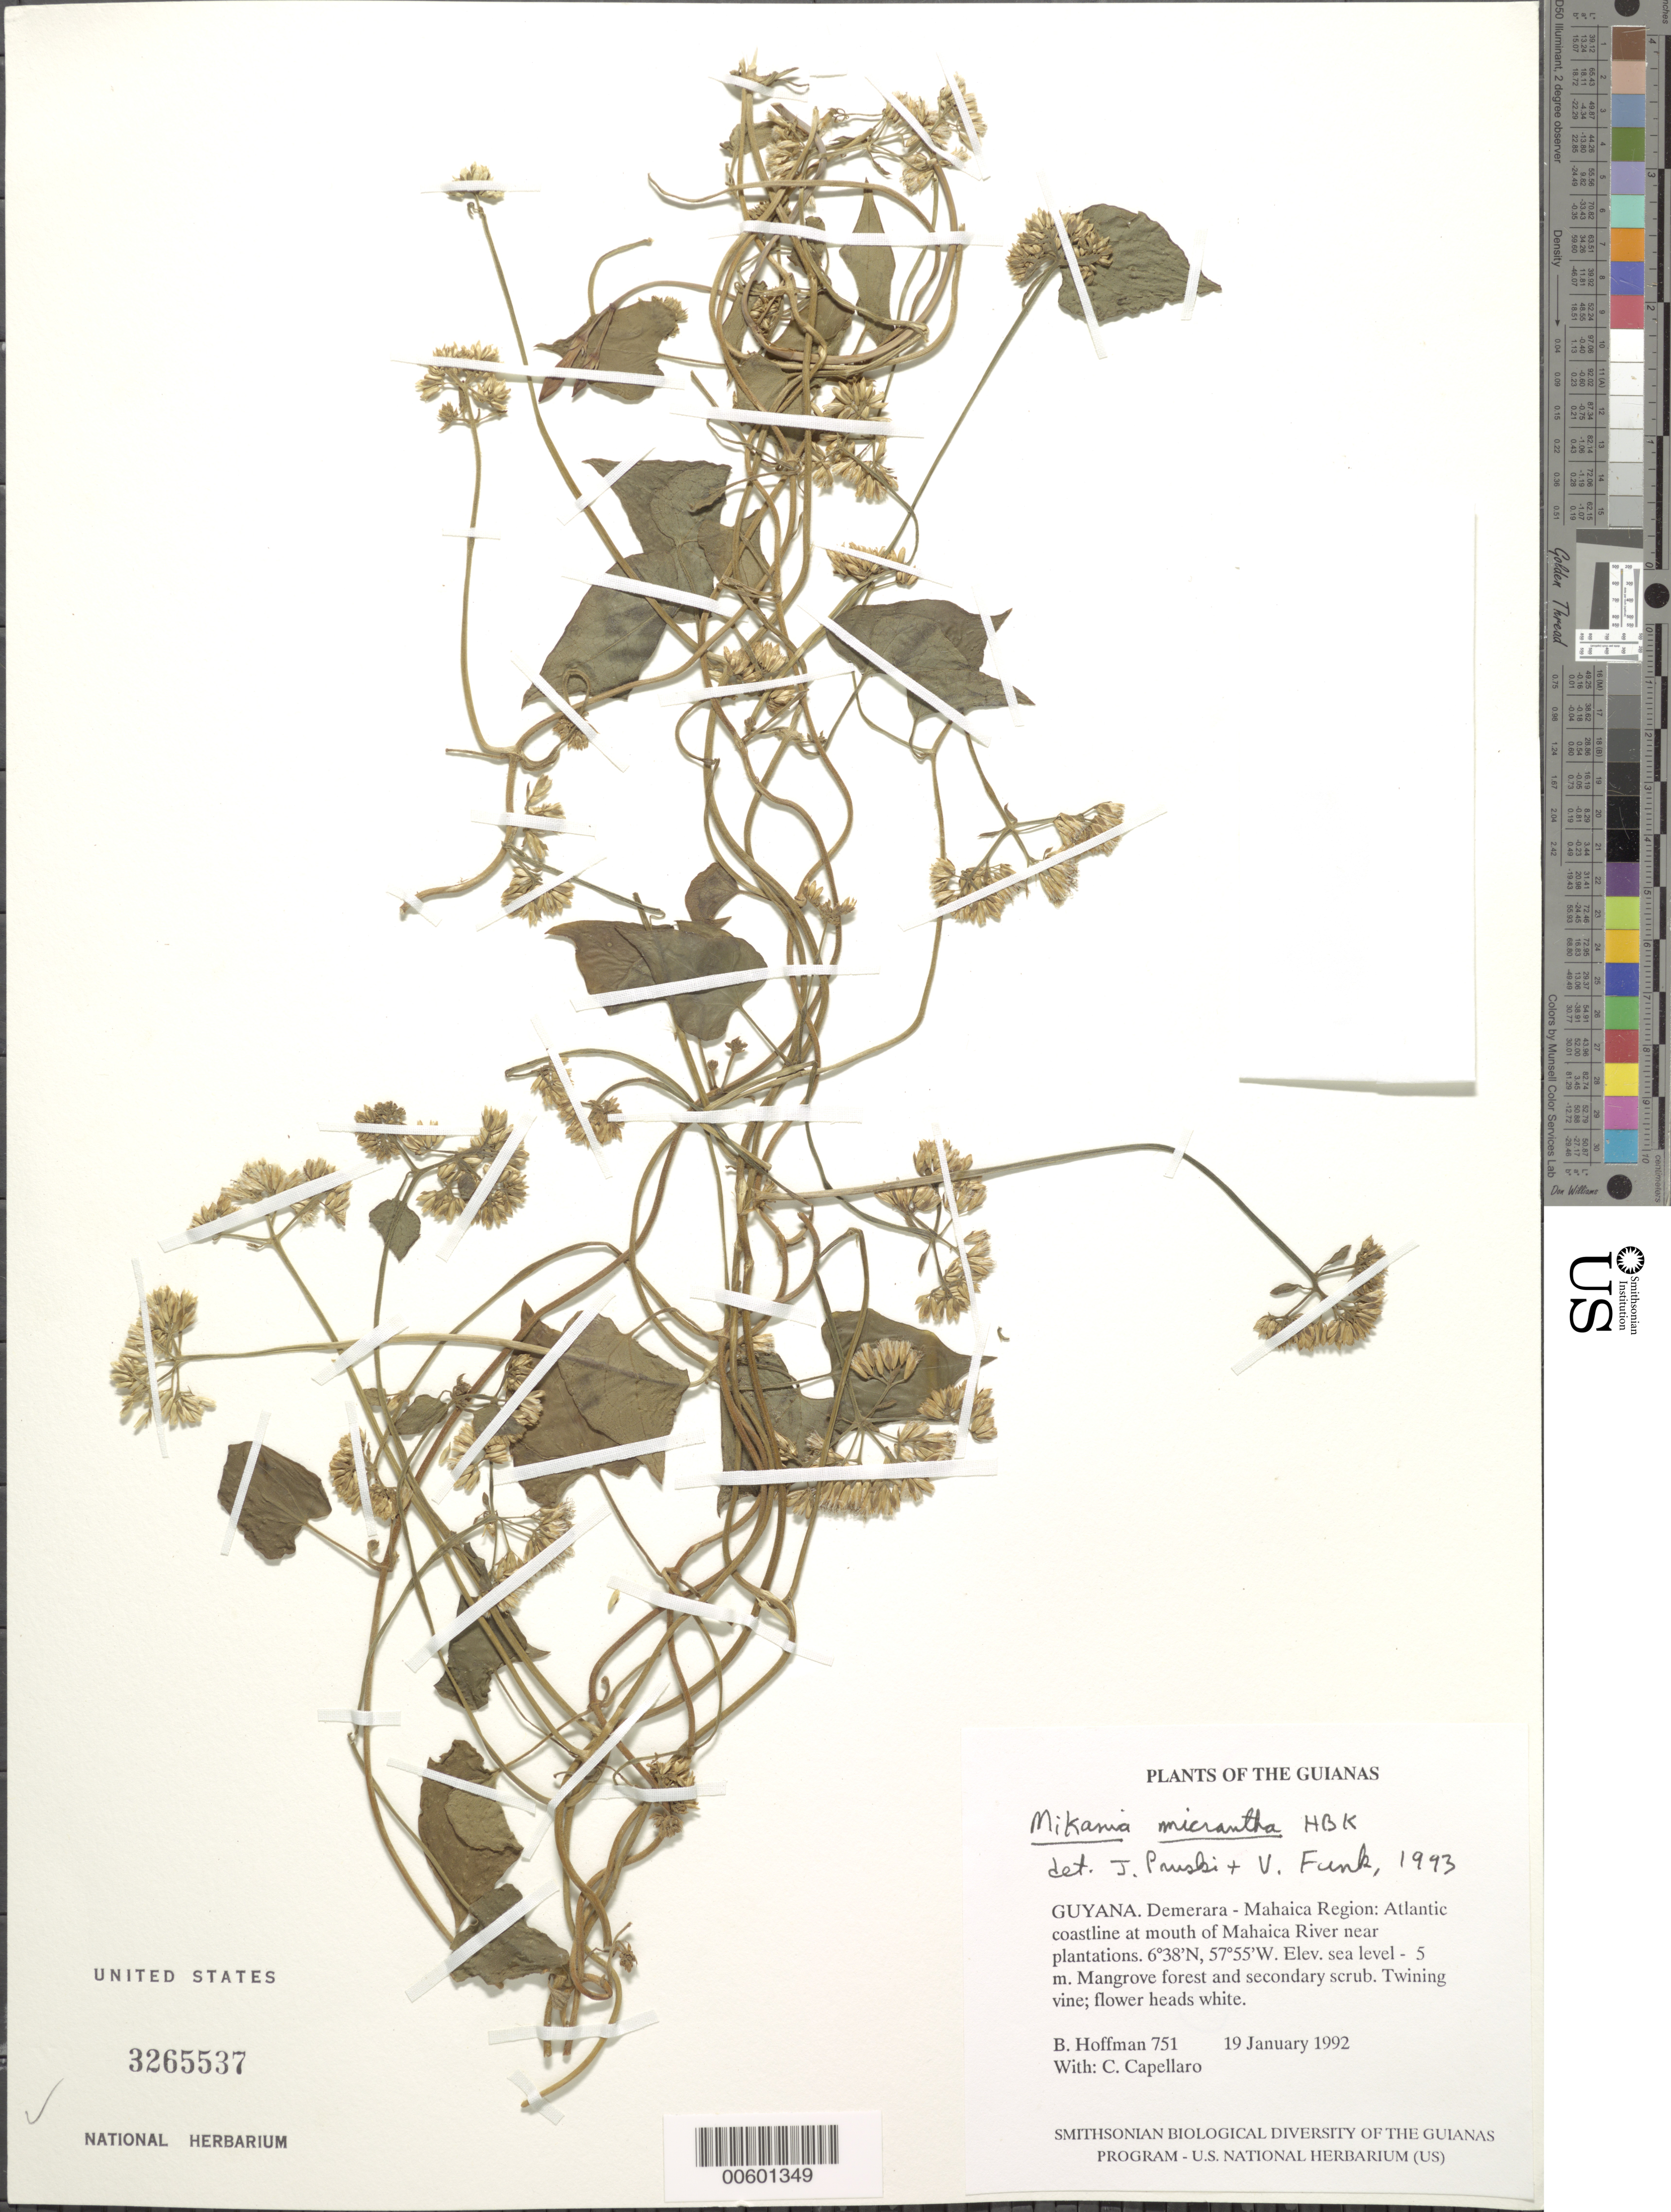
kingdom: Plantae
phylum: Tracheophyta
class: Magnoliopsida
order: Asterales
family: Asteraceae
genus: Mikania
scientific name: Mikania micrantha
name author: Kunth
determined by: Pruski, J. F.; Funk, V. A.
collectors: B. Hoffman & C. Capellaro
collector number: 751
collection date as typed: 19 January 1992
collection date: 1992-01-19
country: Guyana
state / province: Demerara-Mahaica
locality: Atlantic coastline at mouth of Mahaica River near plantations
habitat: Mangrove forest and secondary scrub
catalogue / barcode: US 3265537